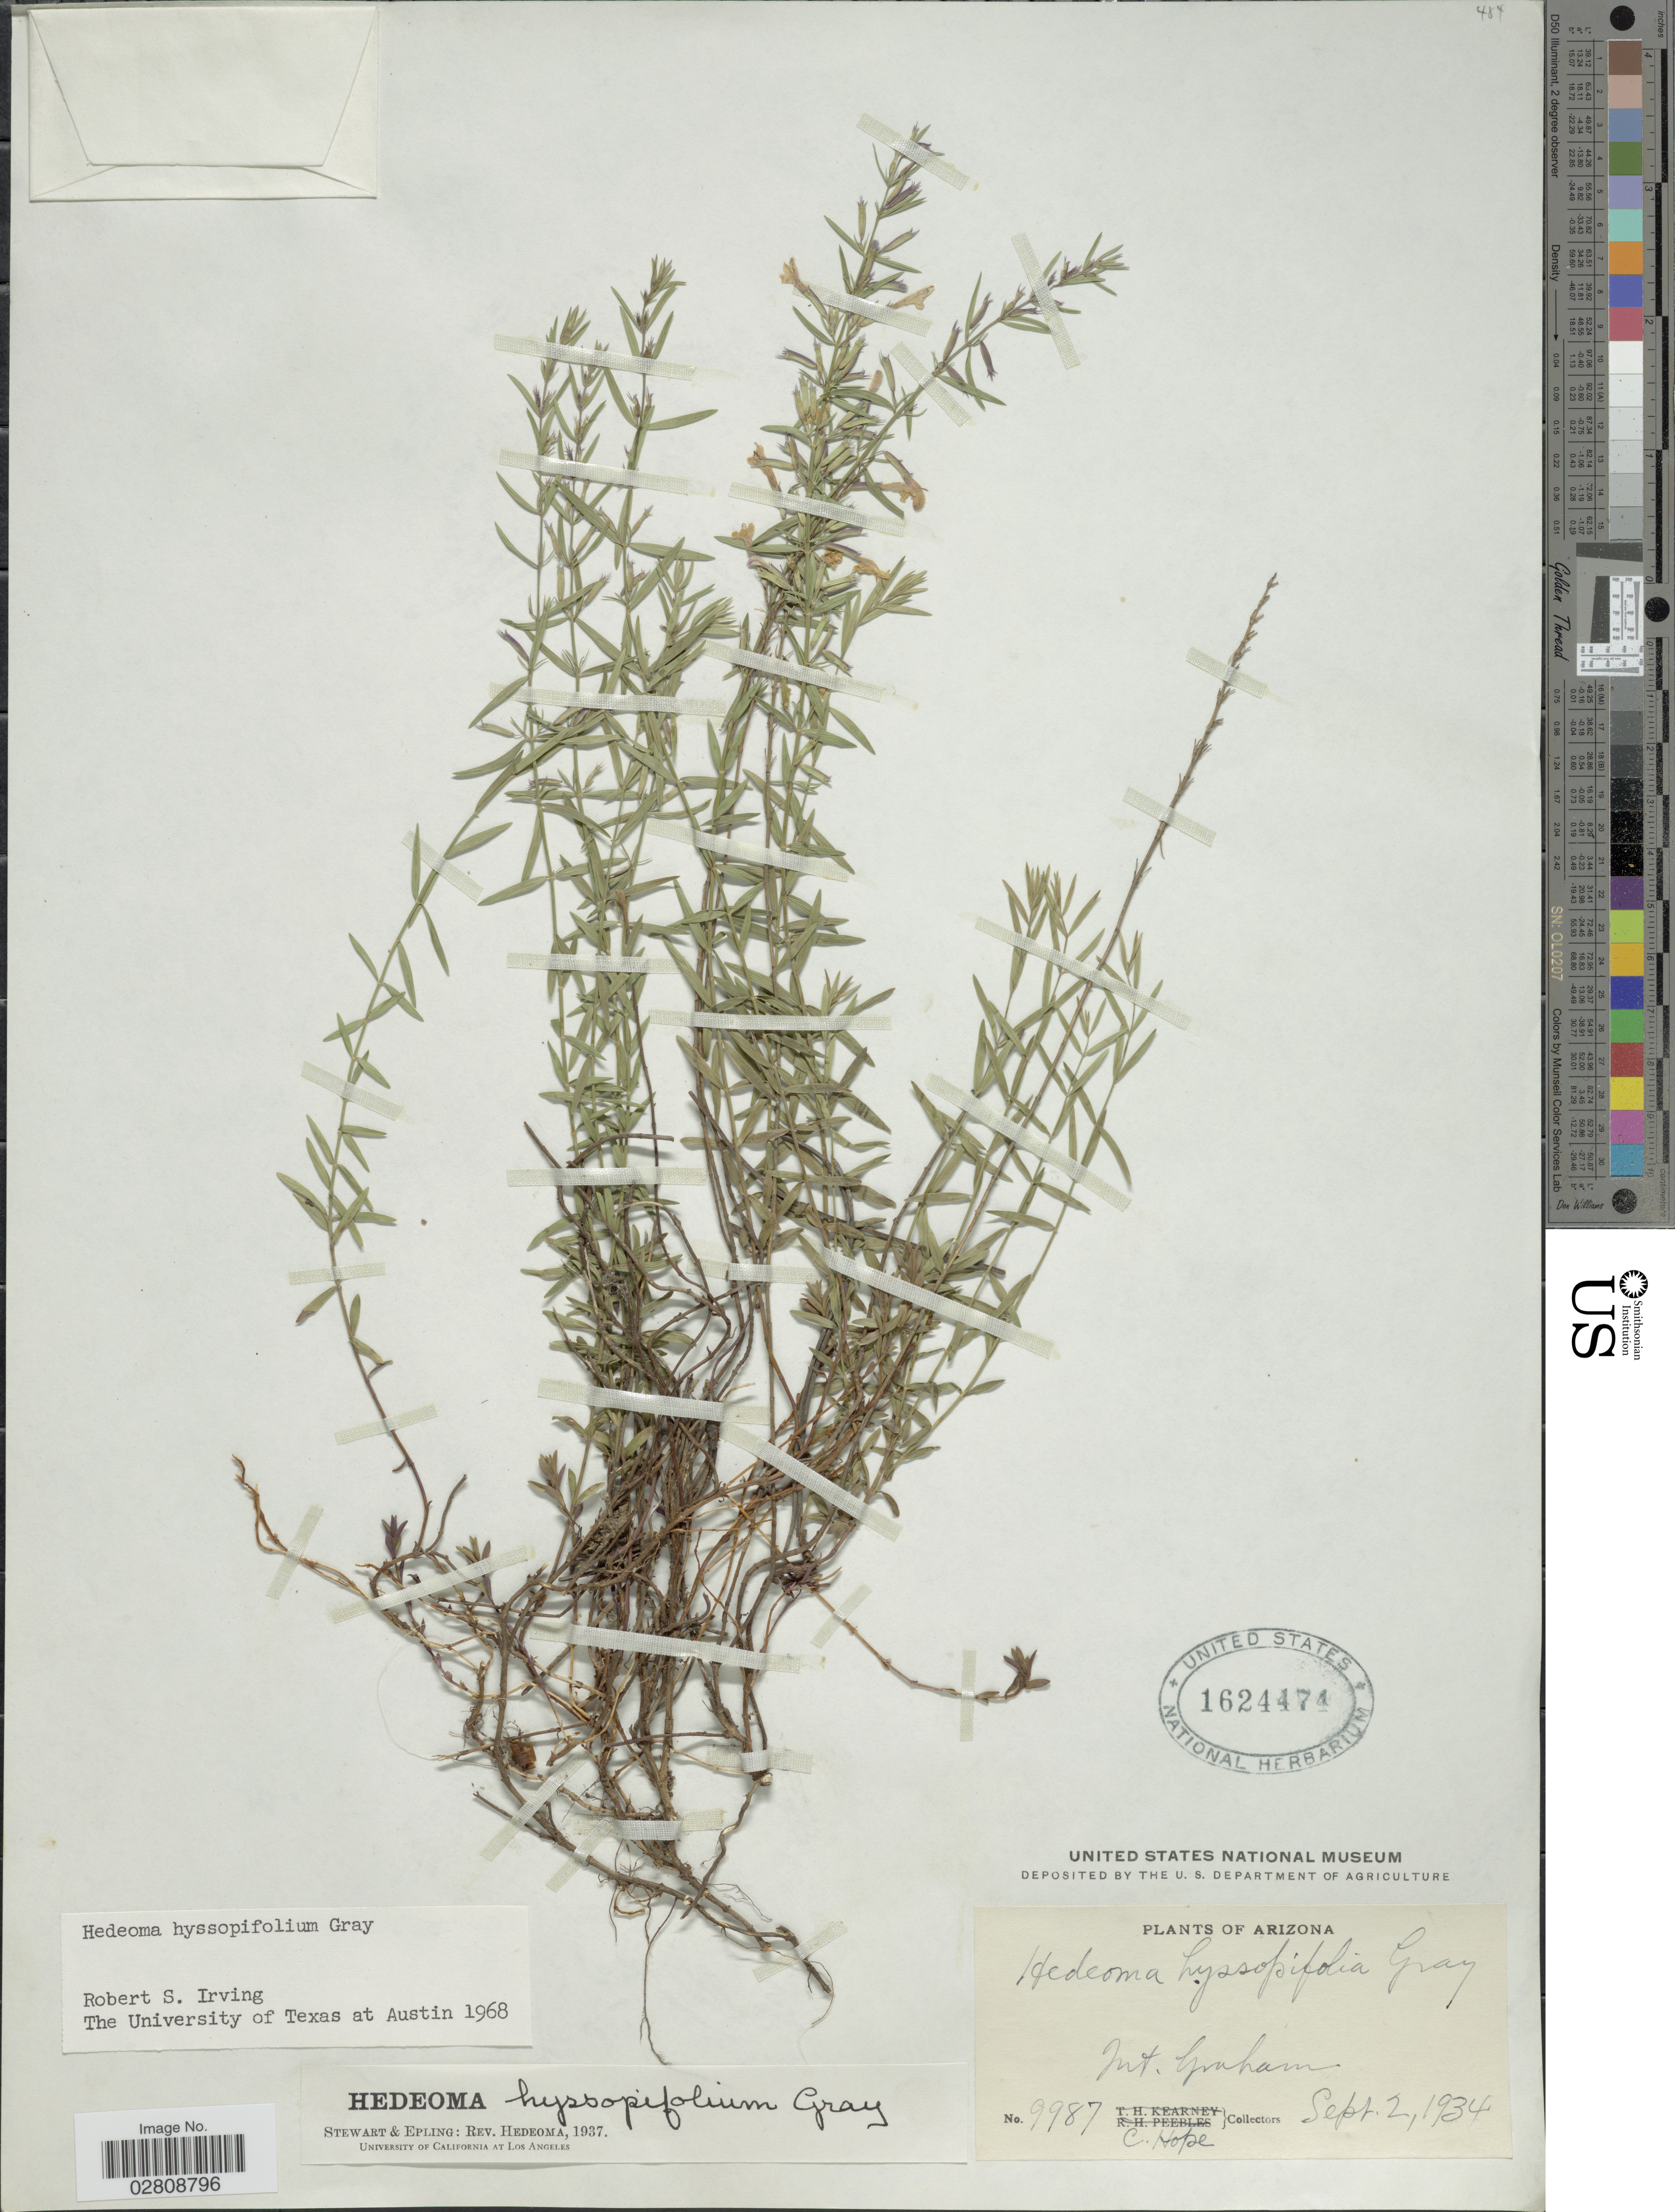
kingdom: Plantae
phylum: Tracheophyta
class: Magnoliopsida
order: Lamiales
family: Lamiaceae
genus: Hedeoma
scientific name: Hedeoma hyssopifolia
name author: A. Gray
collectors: C. Hope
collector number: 9987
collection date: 1934-09-02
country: United States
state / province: Arizona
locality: Mt. Graham.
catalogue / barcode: US 1624474